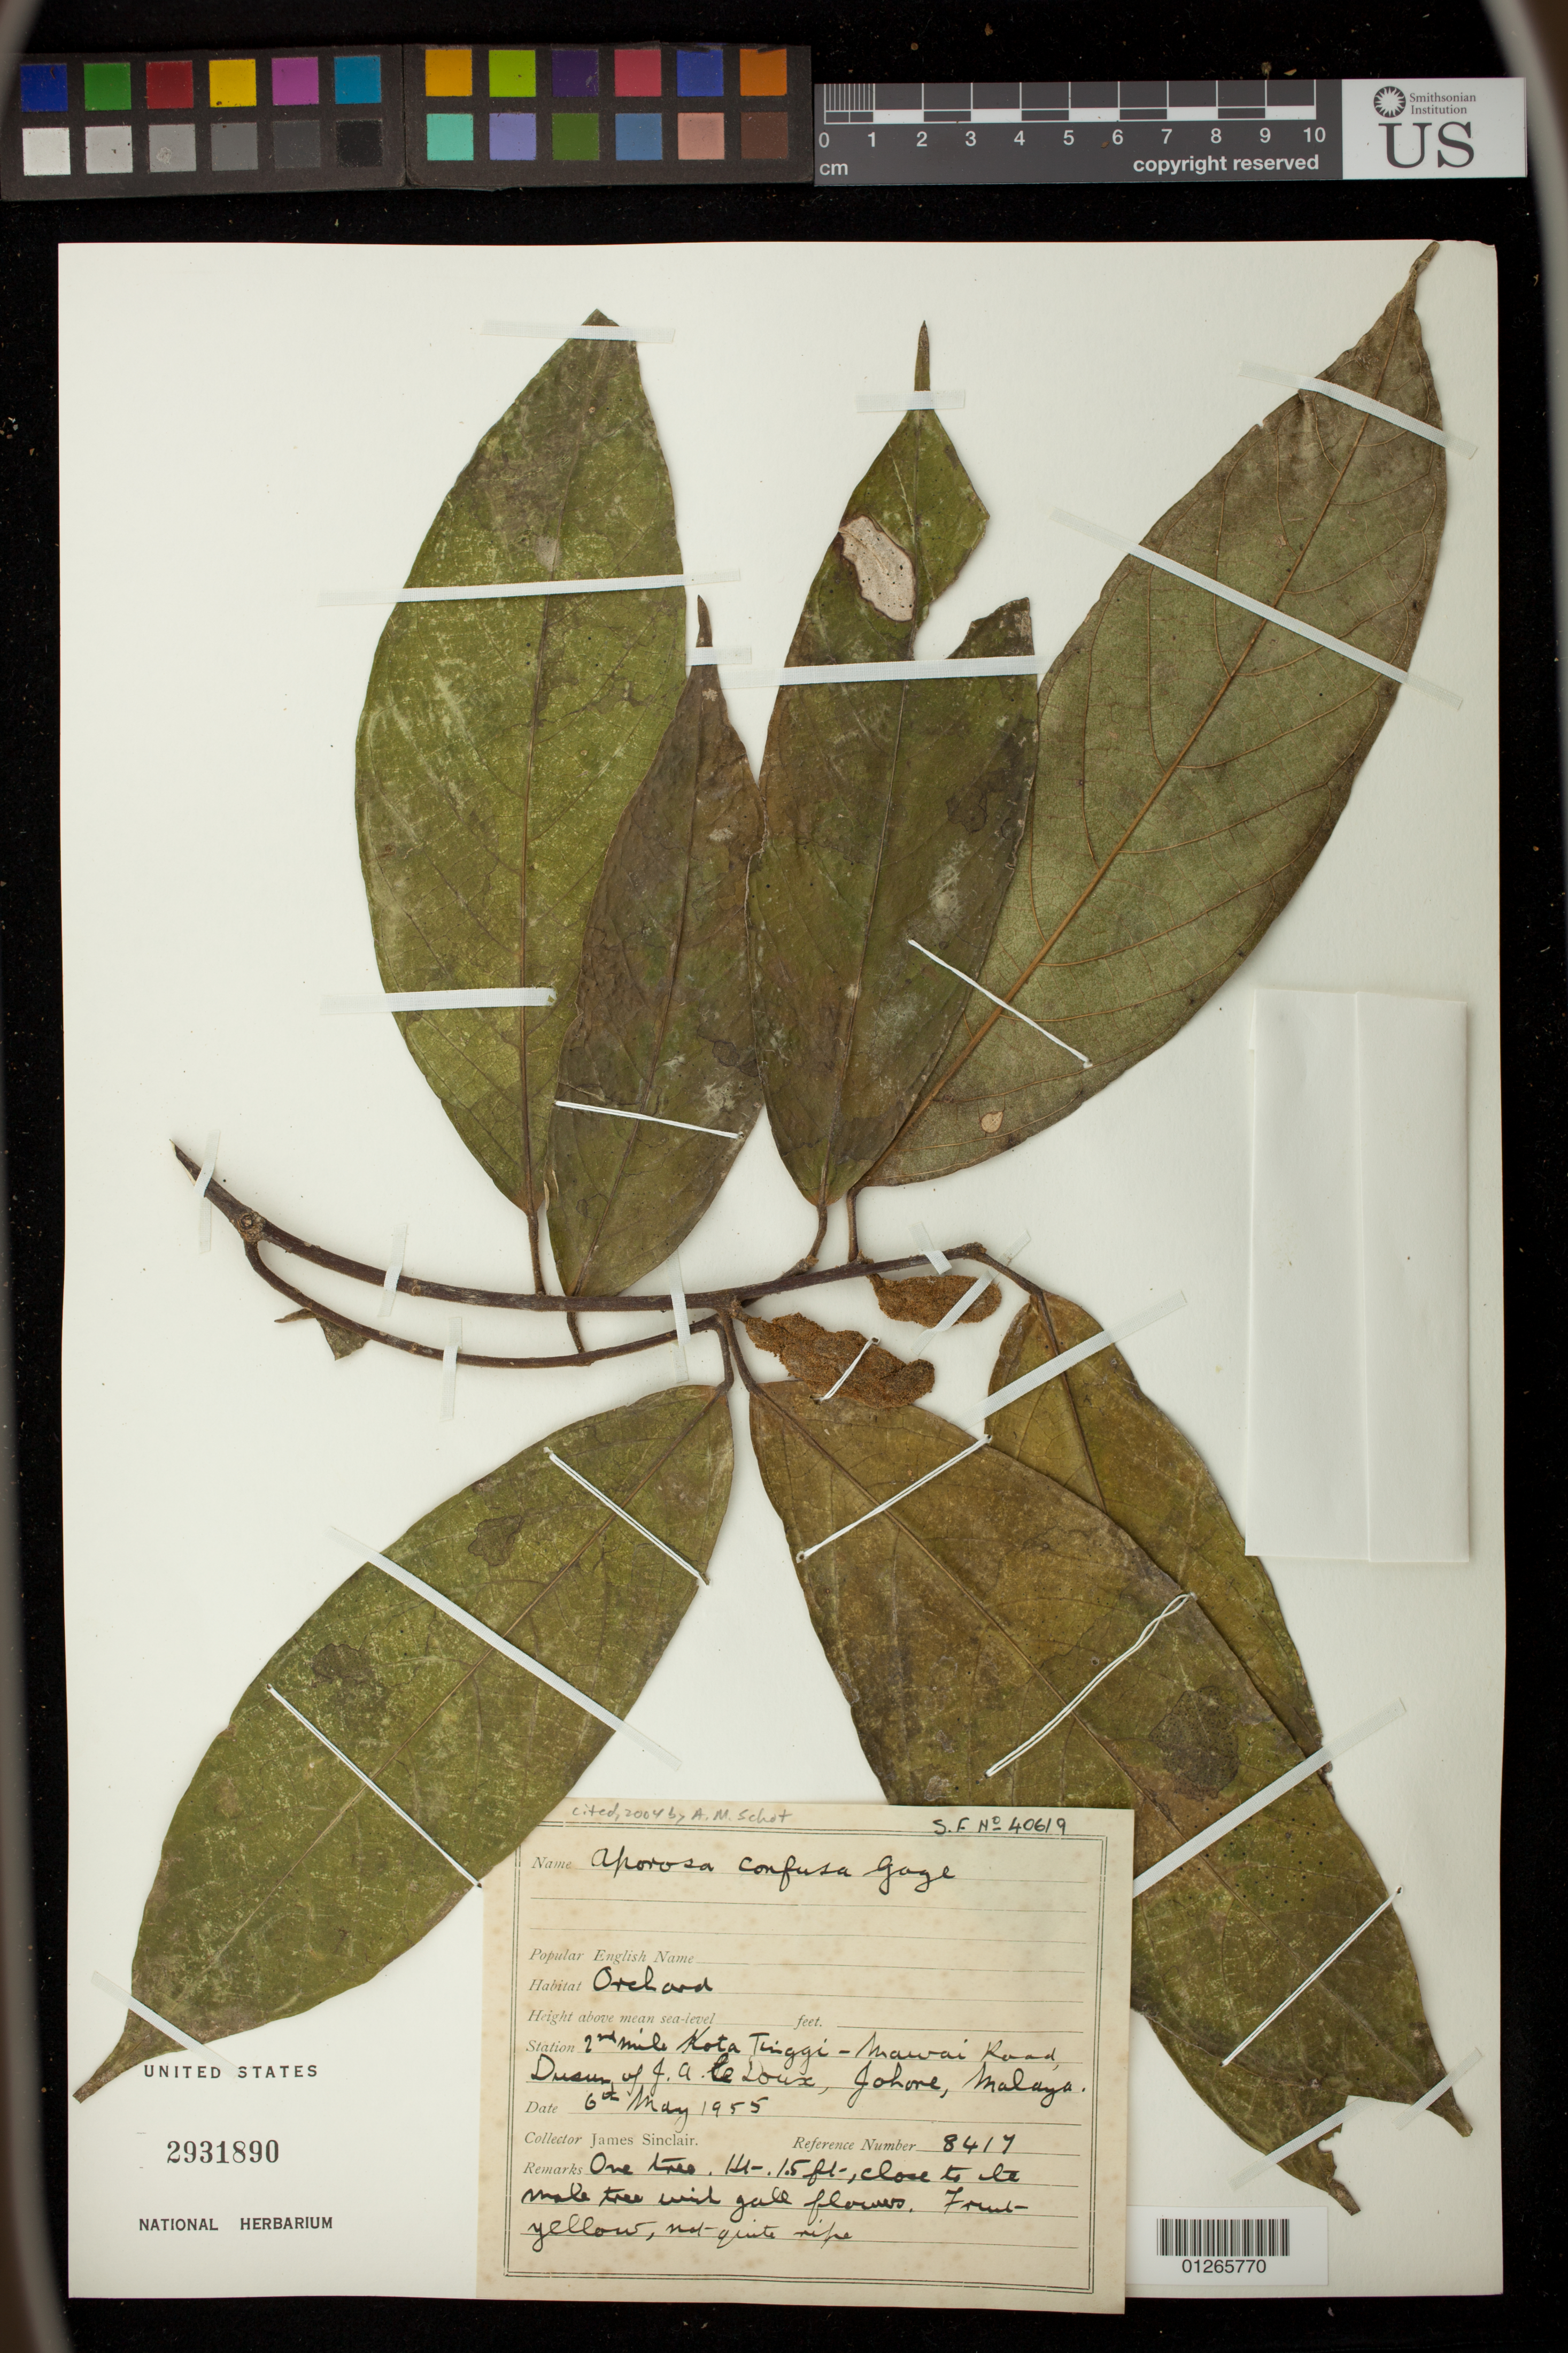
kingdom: Plantae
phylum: Tracheophyta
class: Magnoliopsida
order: Malpighiales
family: Phyllanthaceae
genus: Aporosa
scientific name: Aporosa confusa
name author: Gage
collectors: J. Sinclair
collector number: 8417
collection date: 1955-05-06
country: Malaysia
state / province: Johor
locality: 2nd mile Kota Triggi-Mawai Road, Dusun, of J.A. le Doux, Johore, Malaya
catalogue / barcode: US 2931890